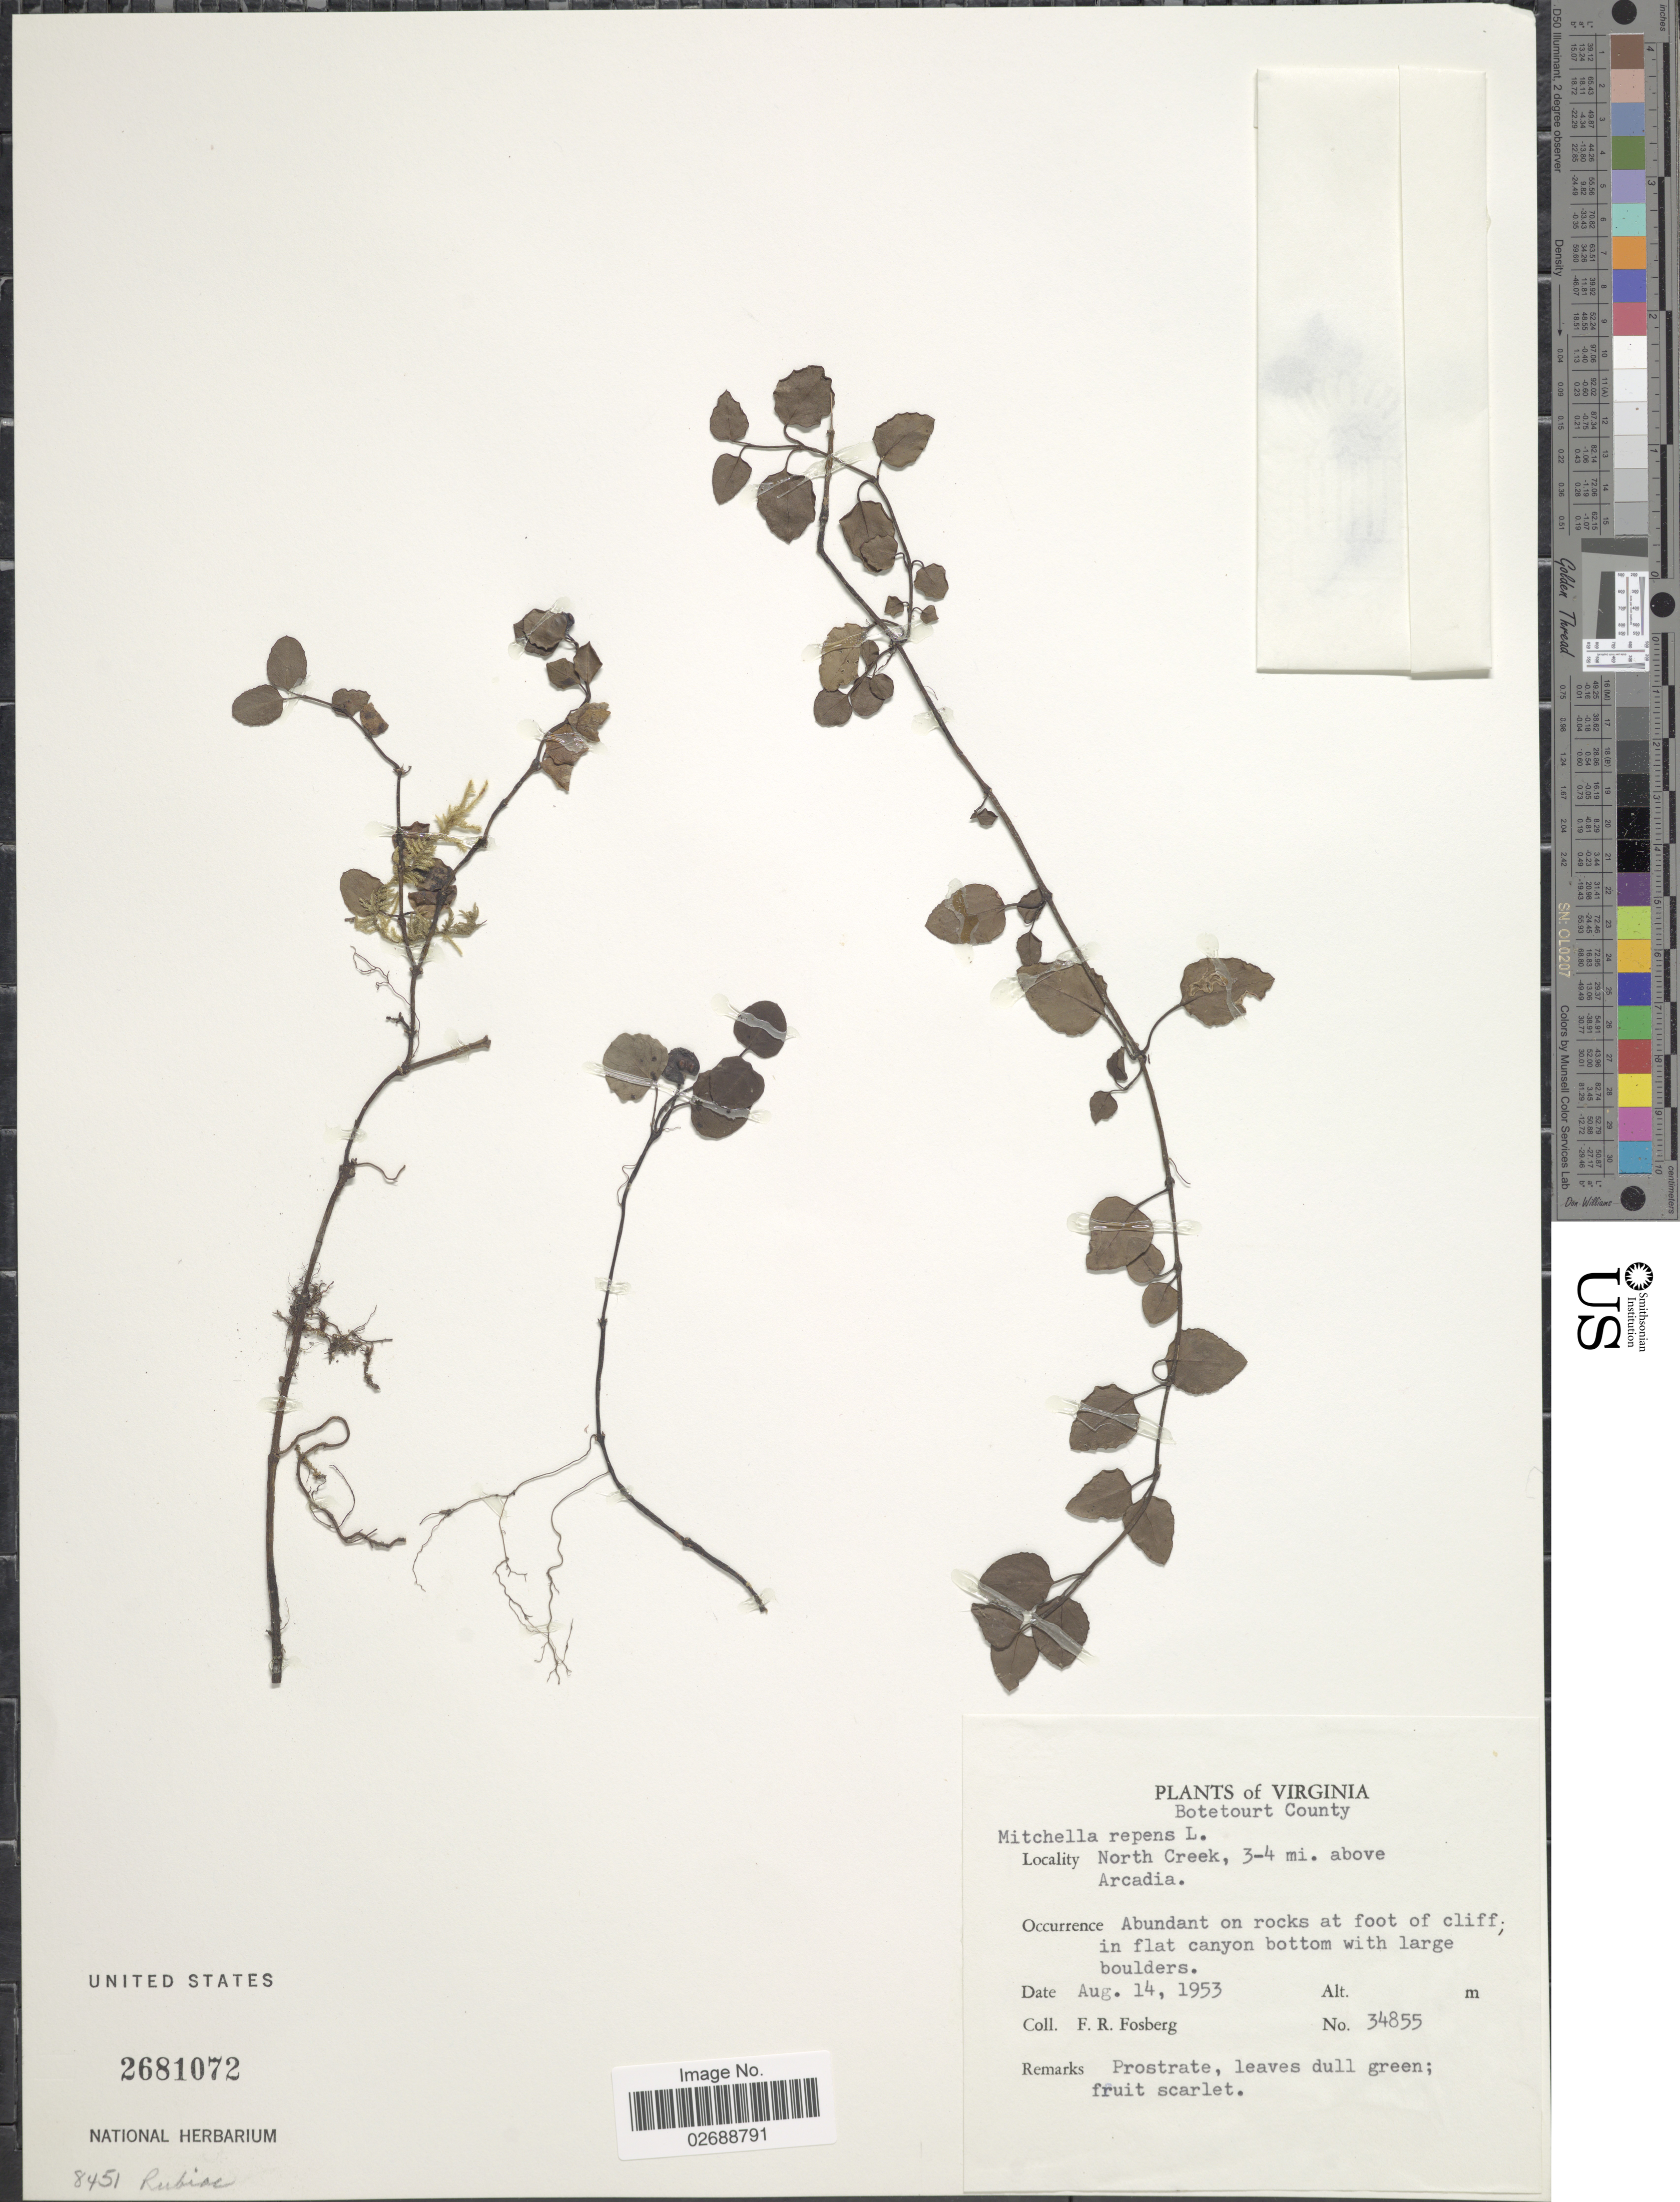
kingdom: Plantae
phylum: Tracheophyta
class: Magnoliopsida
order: Gentianales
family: Rubiaceae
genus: Mitchella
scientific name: Mitchella repens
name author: L.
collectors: F. R. Fosberg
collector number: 34855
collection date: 1953-08-14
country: United States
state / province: Virginia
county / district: Botetourt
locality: Botetourt County. North Creek, 3-4 mi. above Arcadia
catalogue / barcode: US 2681072